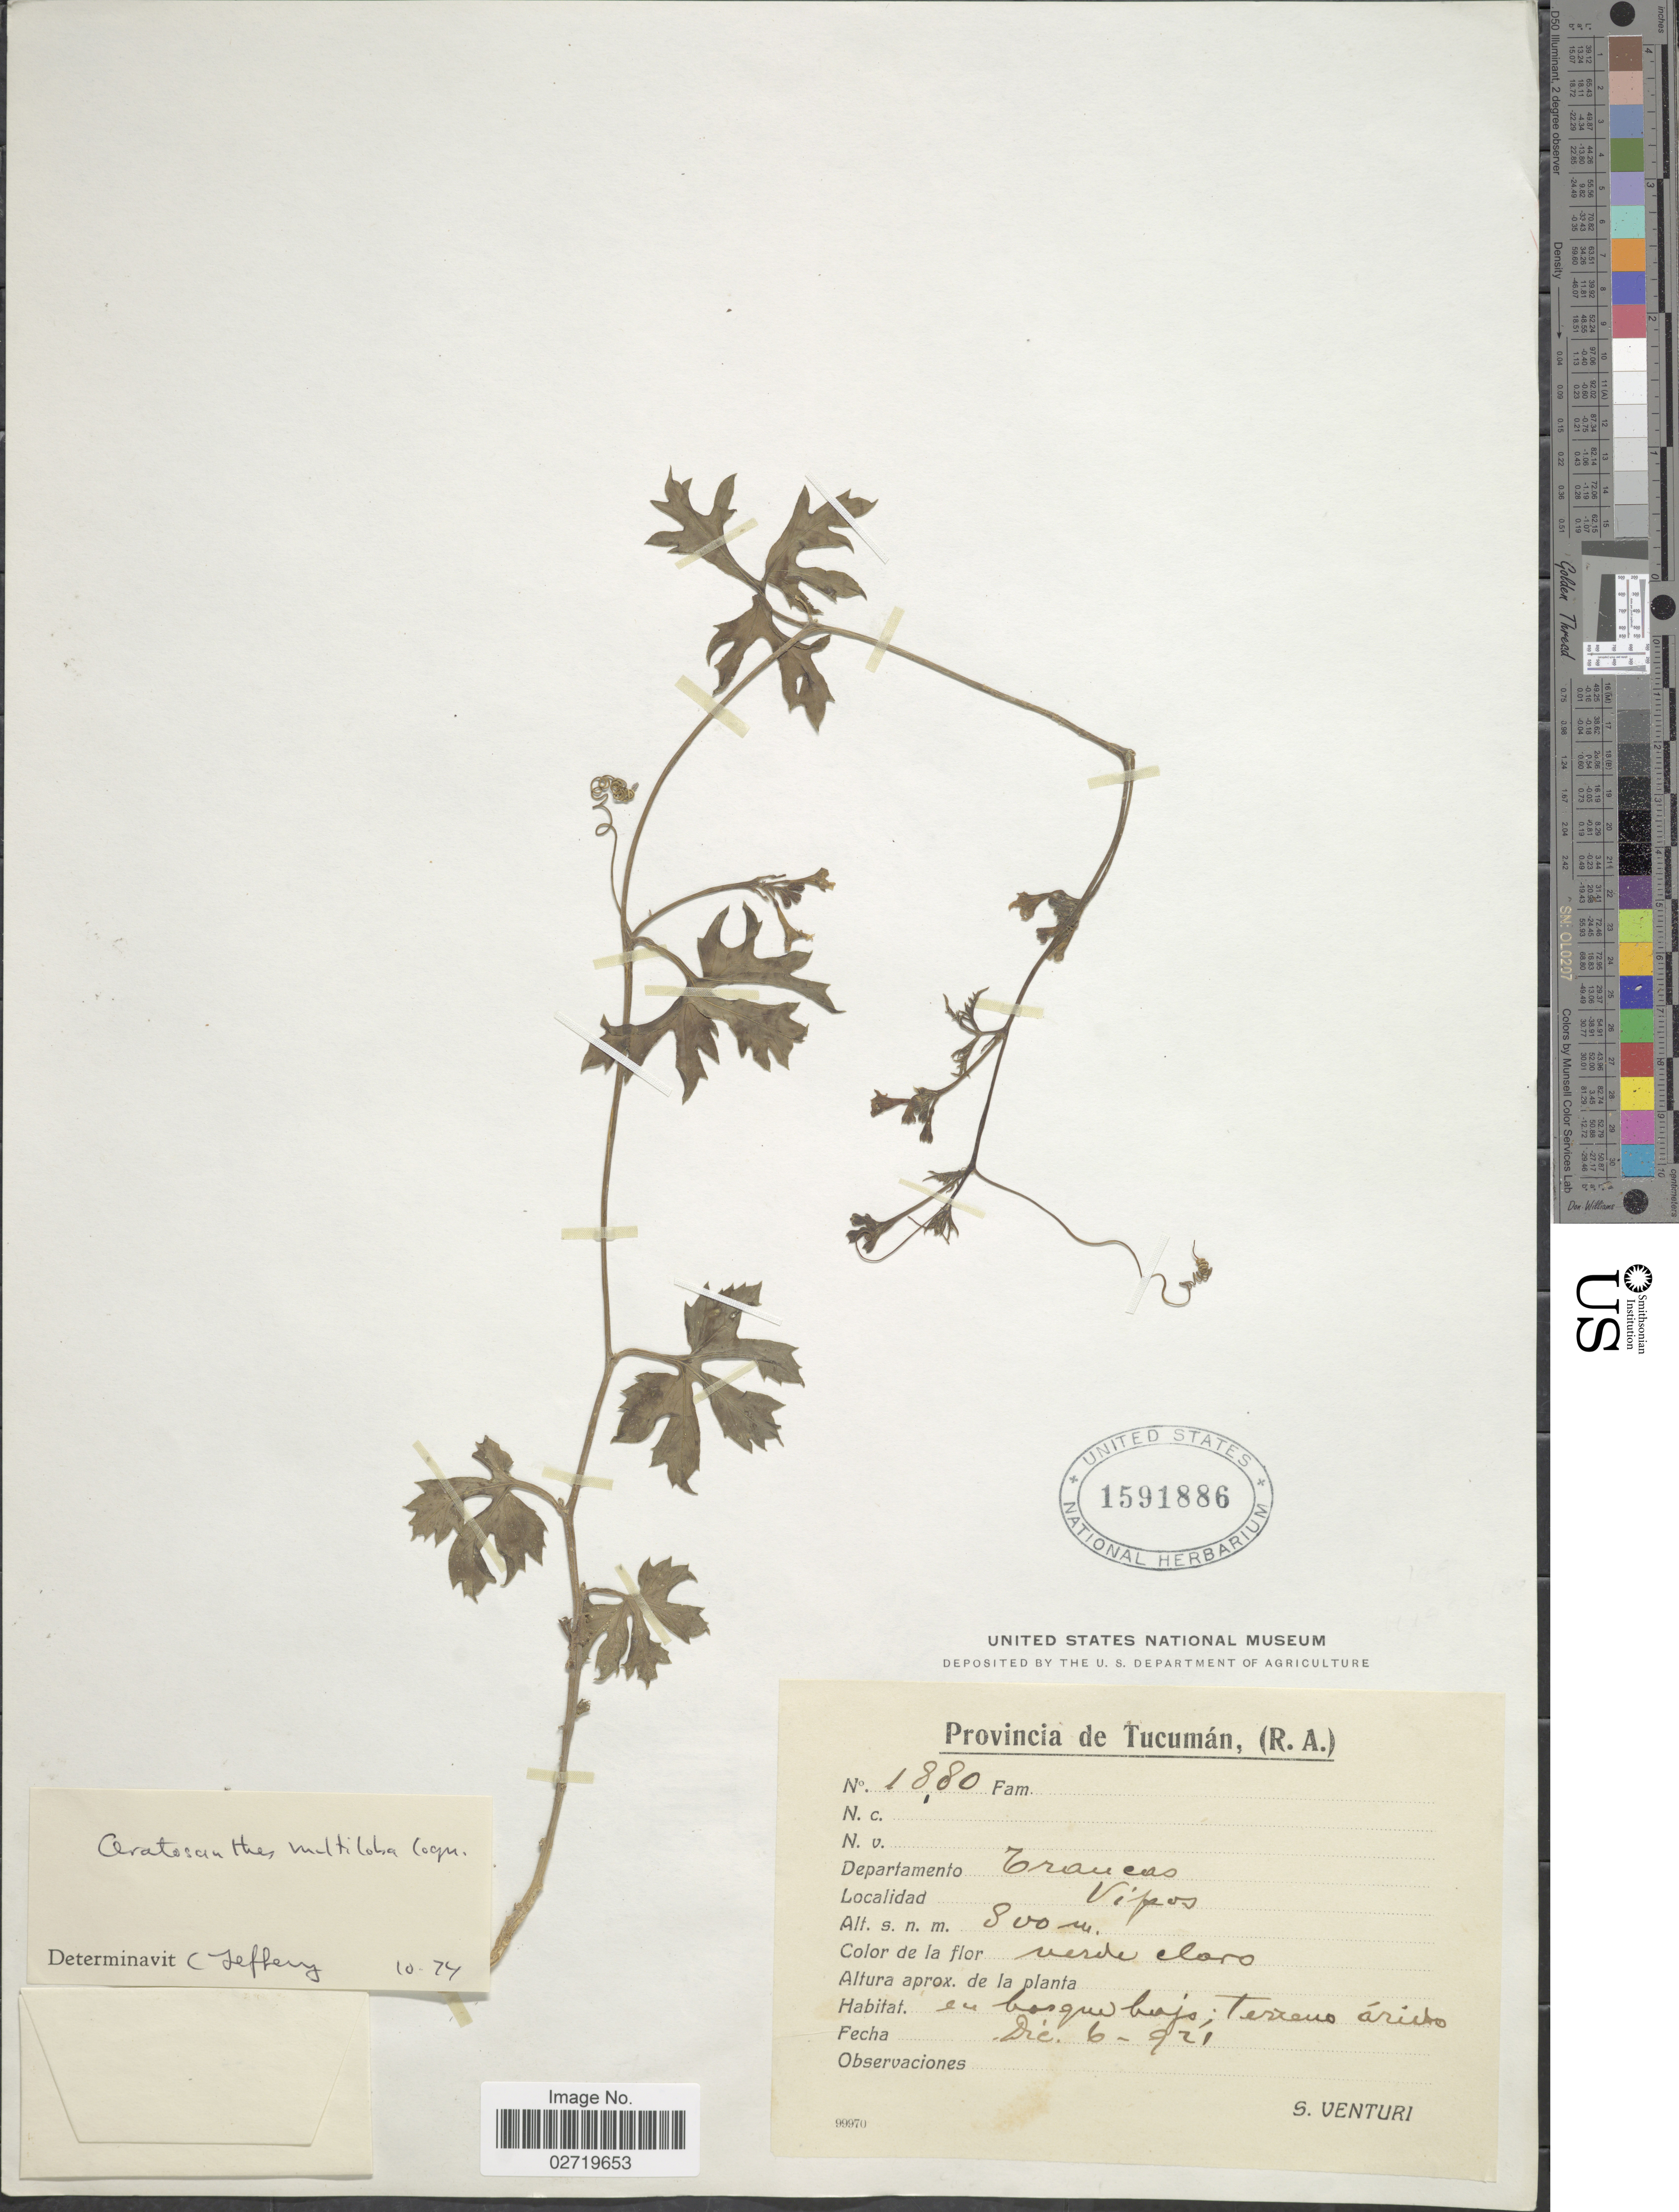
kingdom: Plantae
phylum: Tracheophyta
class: Magnoliopsida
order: Cucurbitales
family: Cucurbitaceae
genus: Ceratosanthes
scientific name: Ceratosanthes multiloba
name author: Cogn.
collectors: S. Venturi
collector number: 1880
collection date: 1921-12-06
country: Argentina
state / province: Tucuman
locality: Provincia de Tucuman, (R.A.), Departamento Trancas, Vipos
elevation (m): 800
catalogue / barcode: US 1591886